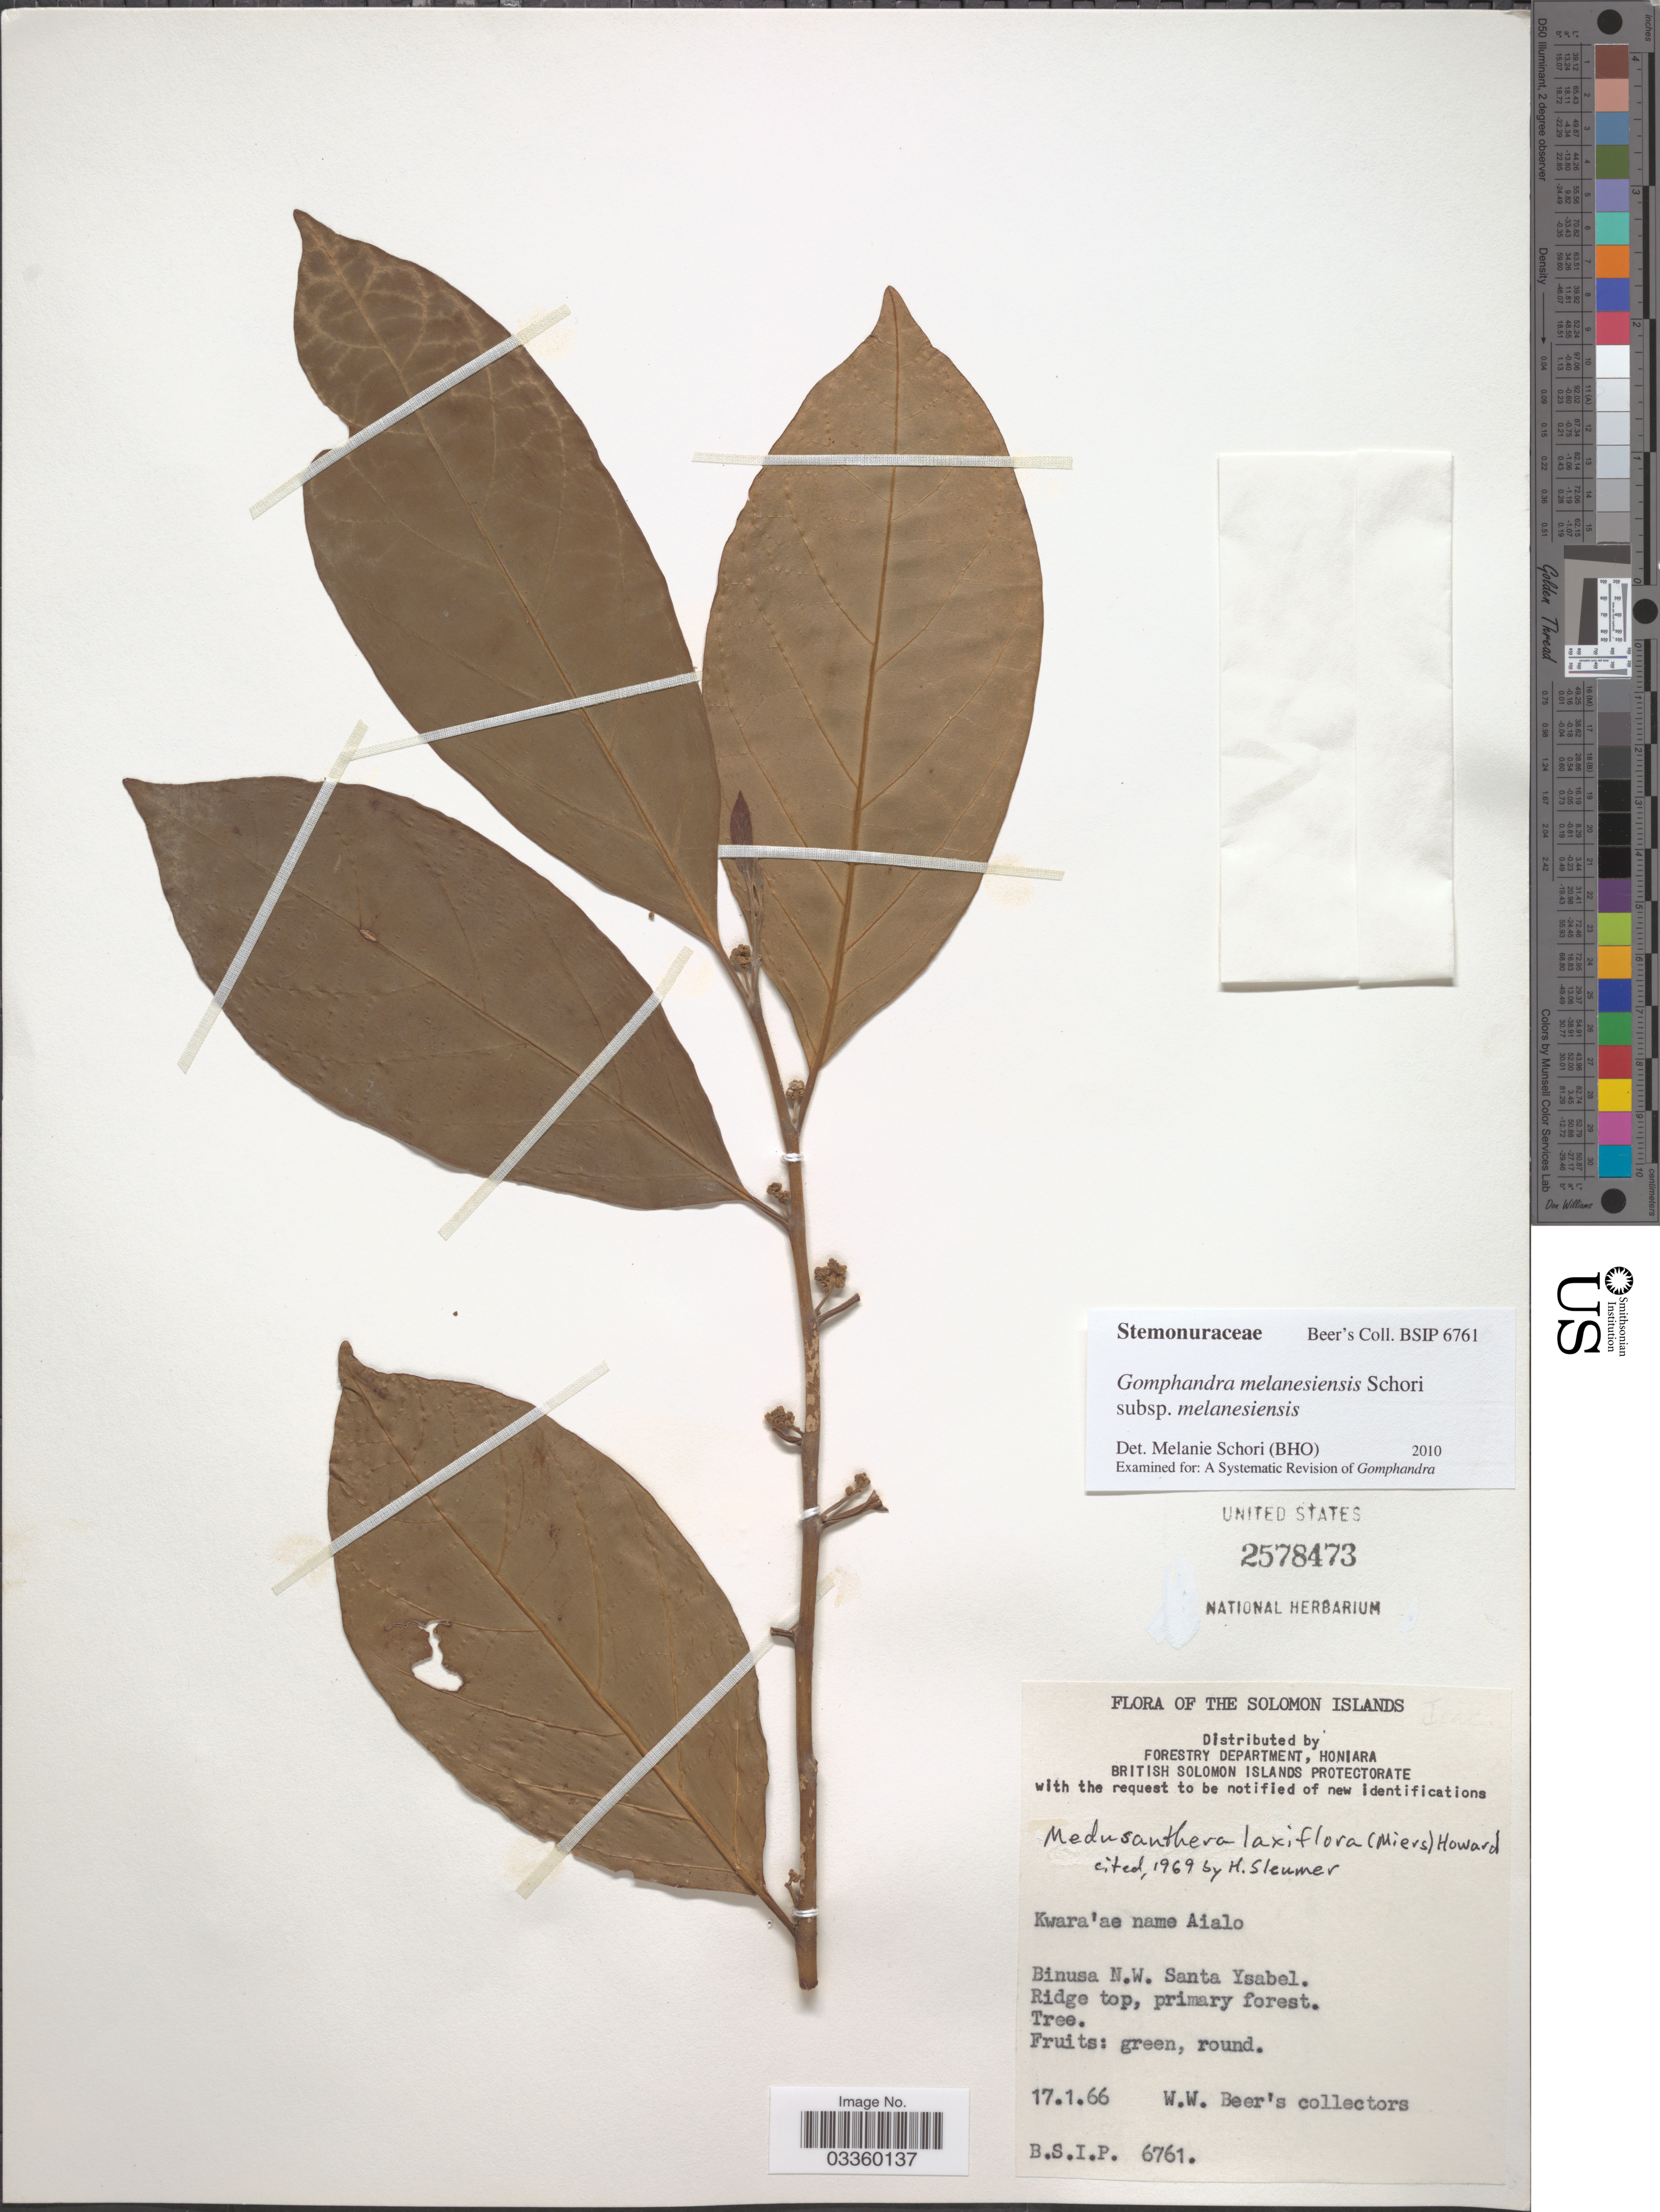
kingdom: Plantae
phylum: Tracheophyta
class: Magnoliopsida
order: Cardiopteridales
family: Stemonuraceae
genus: Gomphandra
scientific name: Gomphandra melanesiensis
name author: Schori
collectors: W. Beer's Collectors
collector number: B.S.I.P. 6761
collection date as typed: Transcribed d/m/y: 17/1/66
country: Solomon Islands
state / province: Solomon Islands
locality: Binusa N.W. Santa Ysabel.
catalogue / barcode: US 2578473